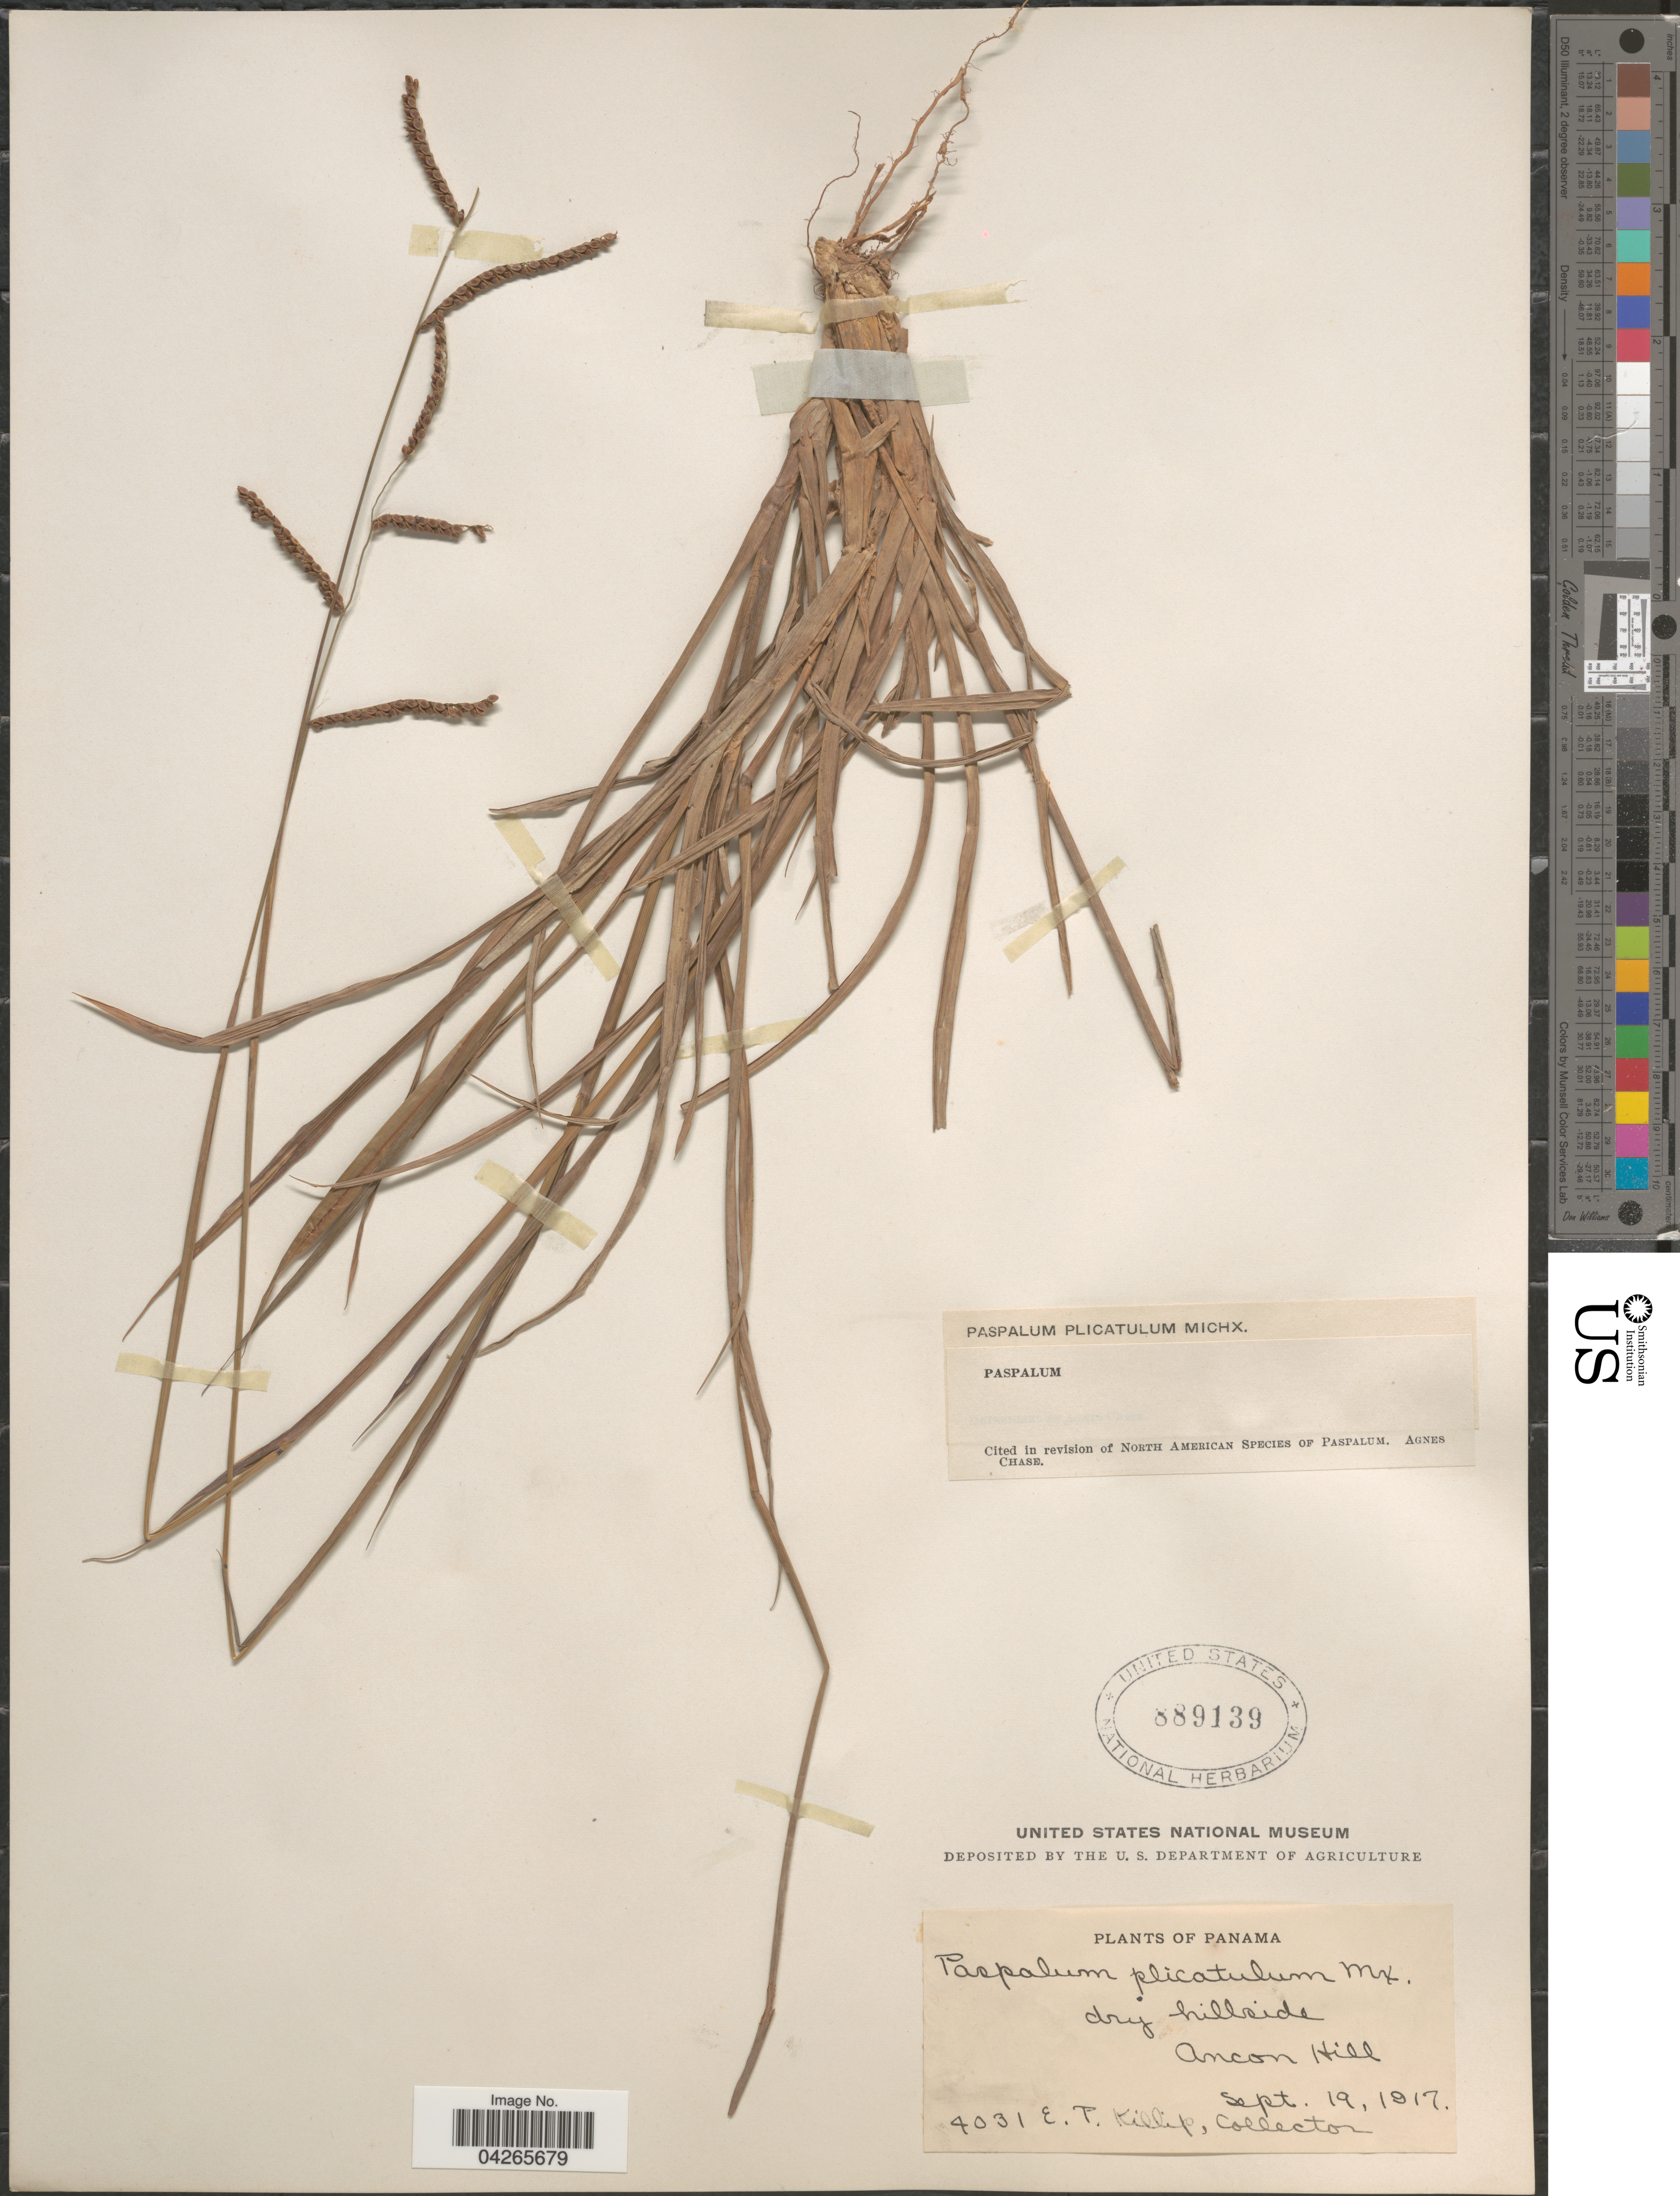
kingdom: Plantae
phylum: Tracheophyta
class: Liliopsida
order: Poales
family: Poaceae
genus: Paspalum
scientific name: Paspalum plicatulum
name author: Michx.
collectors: E. P. Killip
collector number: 4031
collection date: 1917-09-19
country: Panama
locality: Dry hillside. Ancon Hill.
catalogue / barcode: US 889139